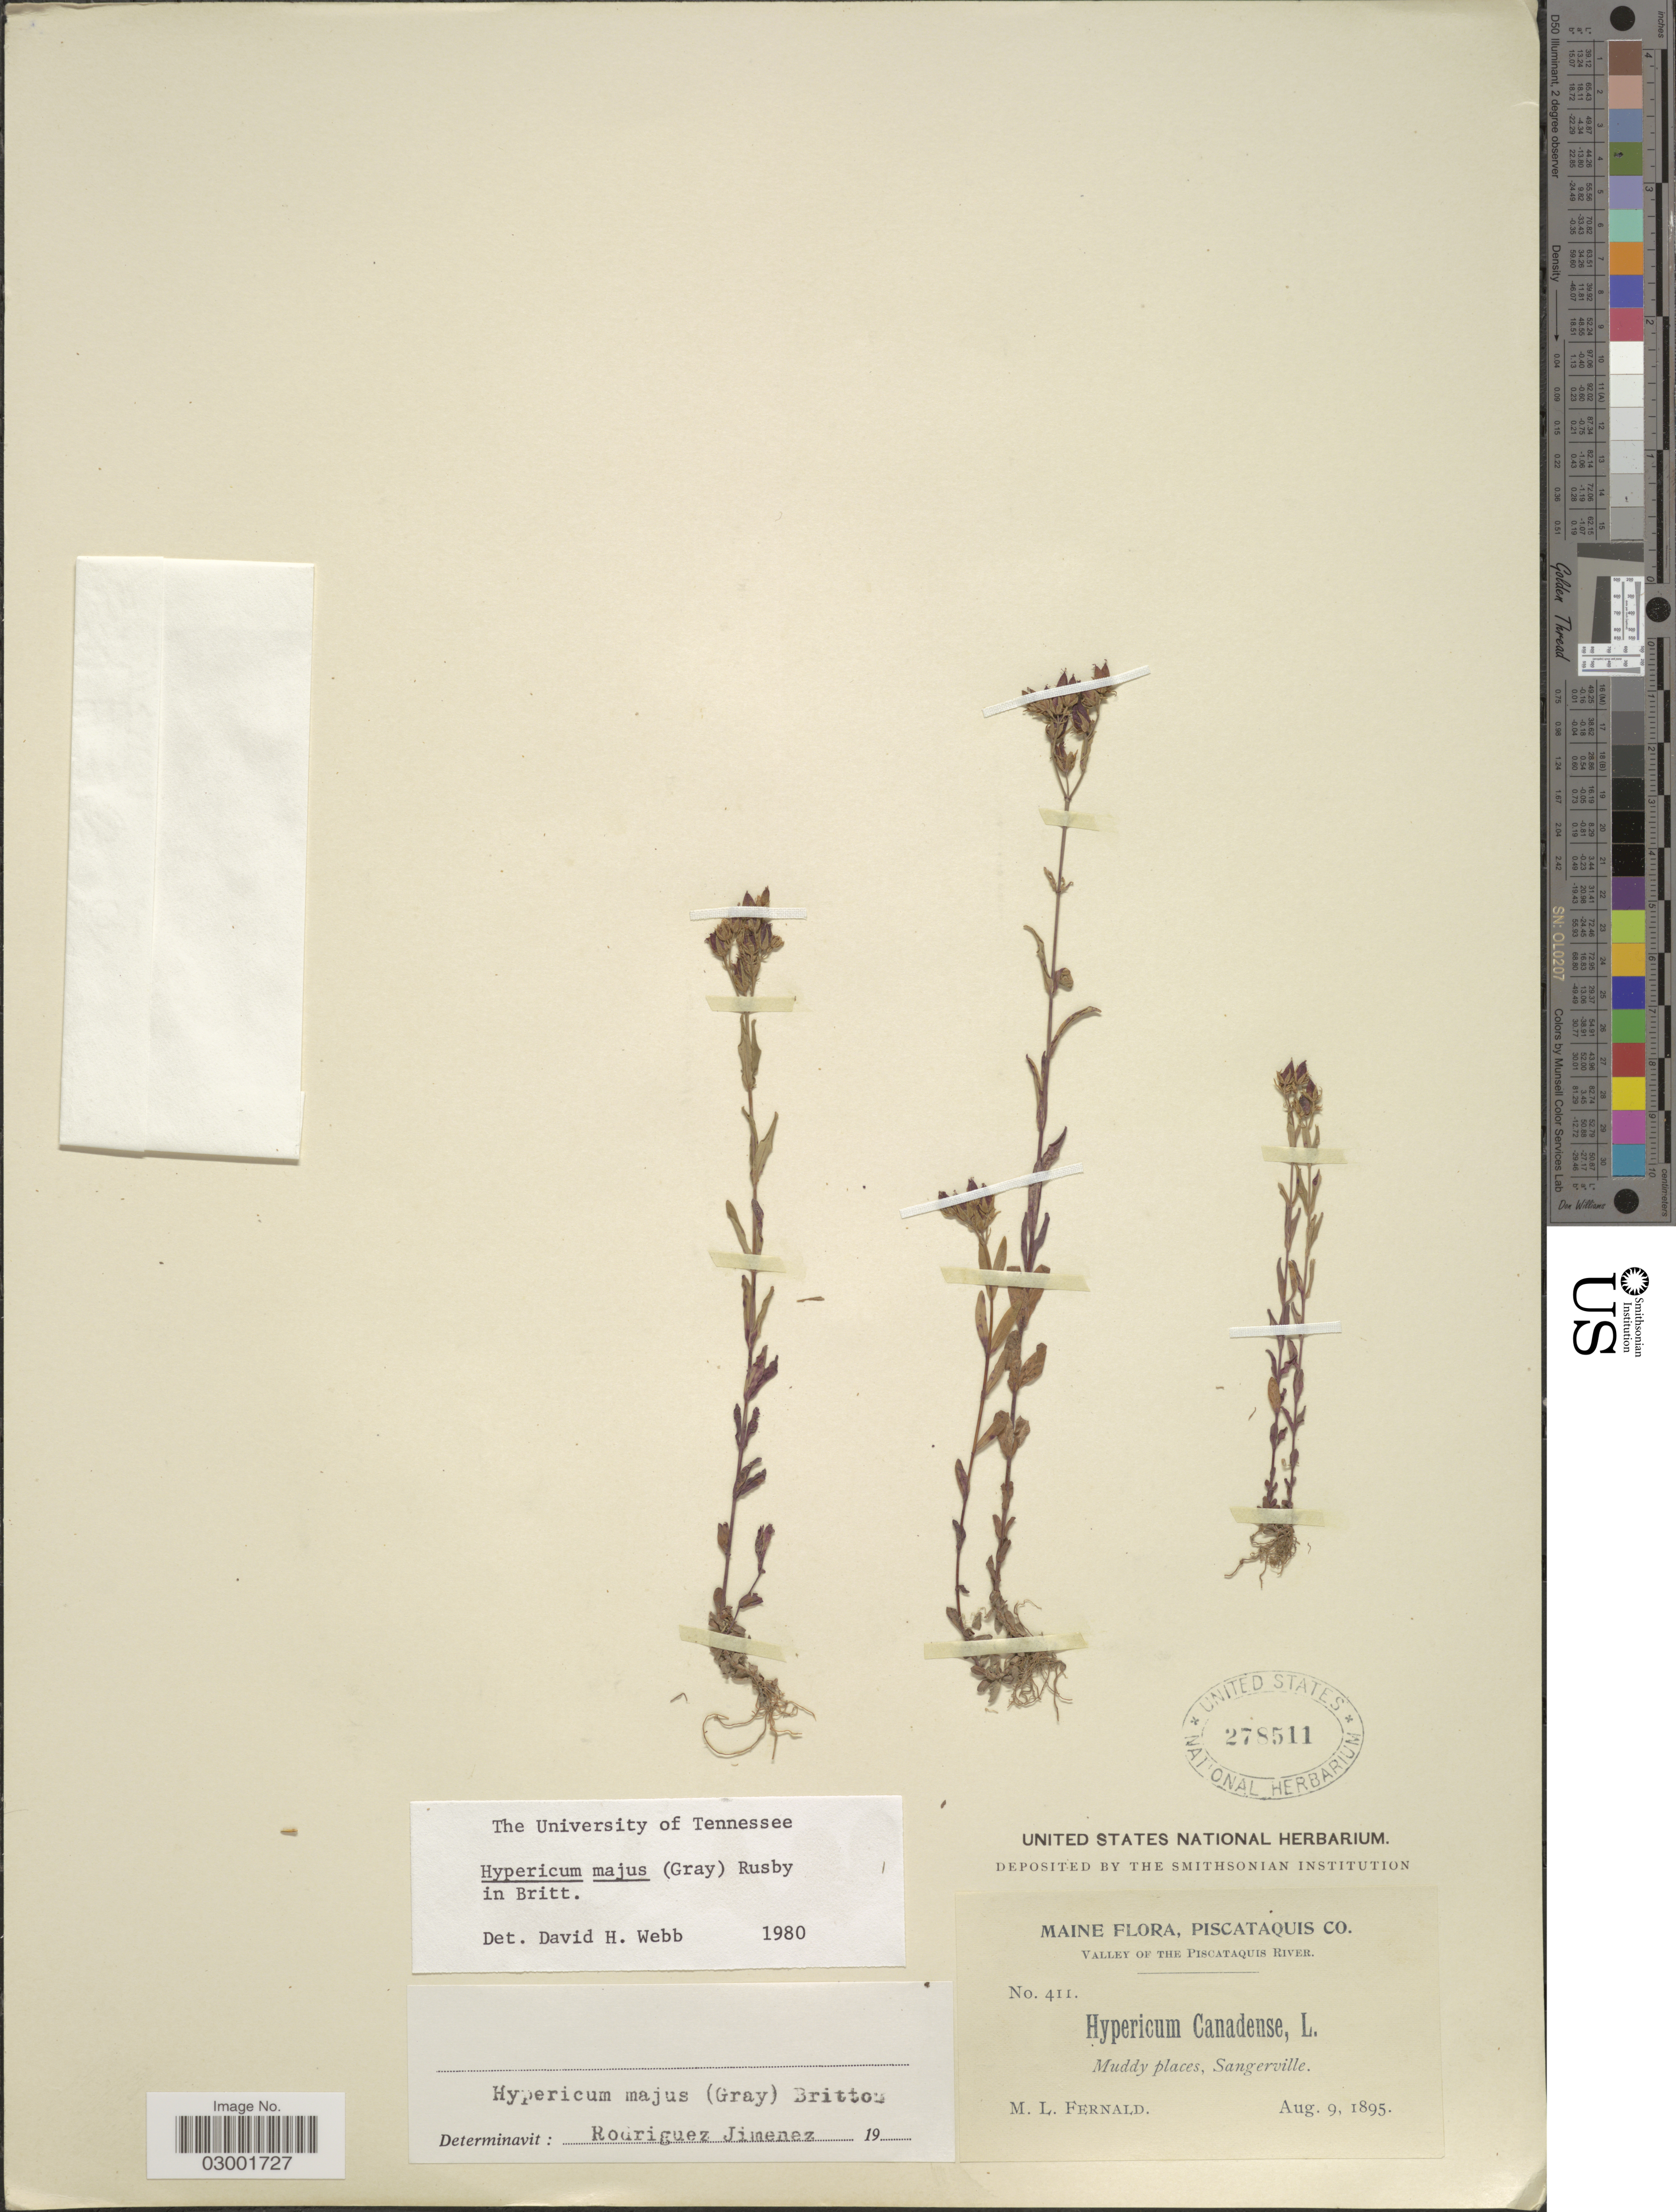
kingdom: Plantae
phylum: Tracheophyta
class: Magnoliopsida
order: Malpighiales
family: Hypericaceae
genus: Hypericum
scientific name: Hypericum majus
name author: (A. Gray) Britton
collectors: M. L. Fernald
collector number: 411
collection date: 1895-08-09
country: United States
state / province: Maine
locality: Piscataquis Co. Valley of the Piscataquis River. Muddy places, Sangerville.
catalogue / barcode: US 278511